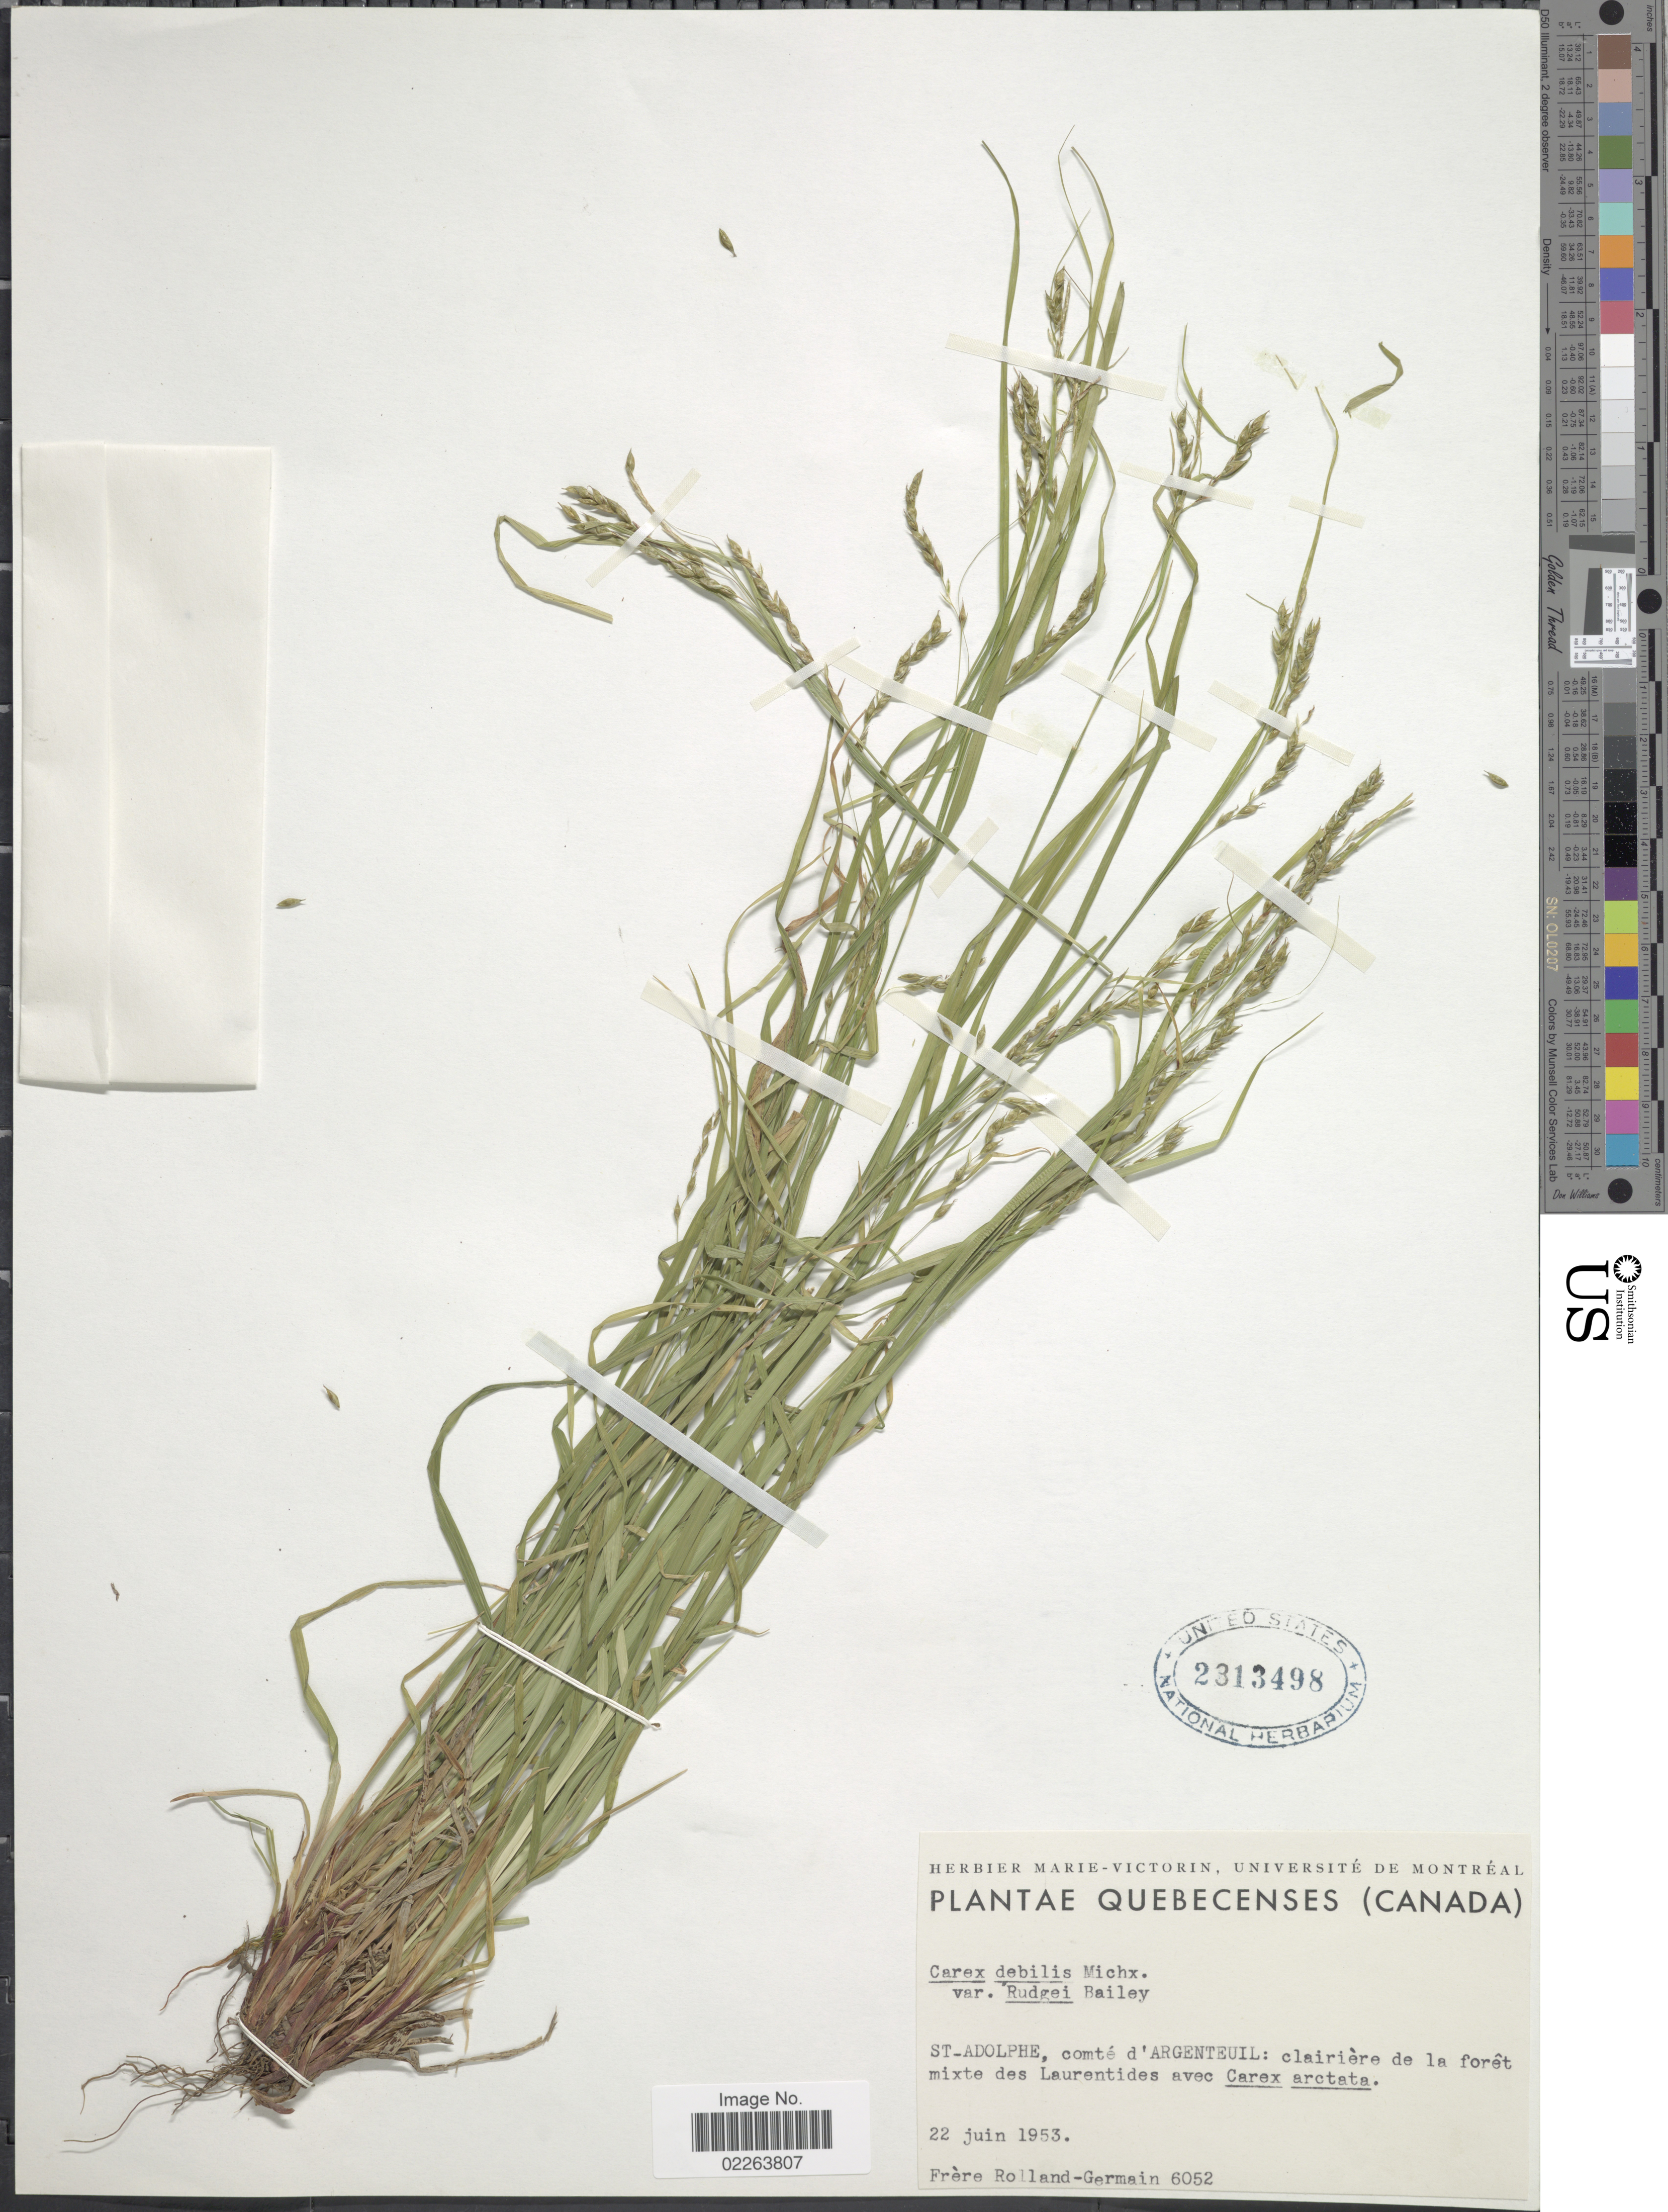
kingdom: Plantae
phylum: Tracheophyta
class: Liliopsida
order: Poales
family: Cyperaceae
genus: Carex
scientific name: Carex flexuosa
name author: Muhl. ex Willd.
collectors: Rolland-Germain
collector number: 6052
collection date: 1953-06-22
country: Canada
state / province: Quebec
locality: St-Adolphe, comte d'Argenteuil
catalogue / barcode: US 2313498